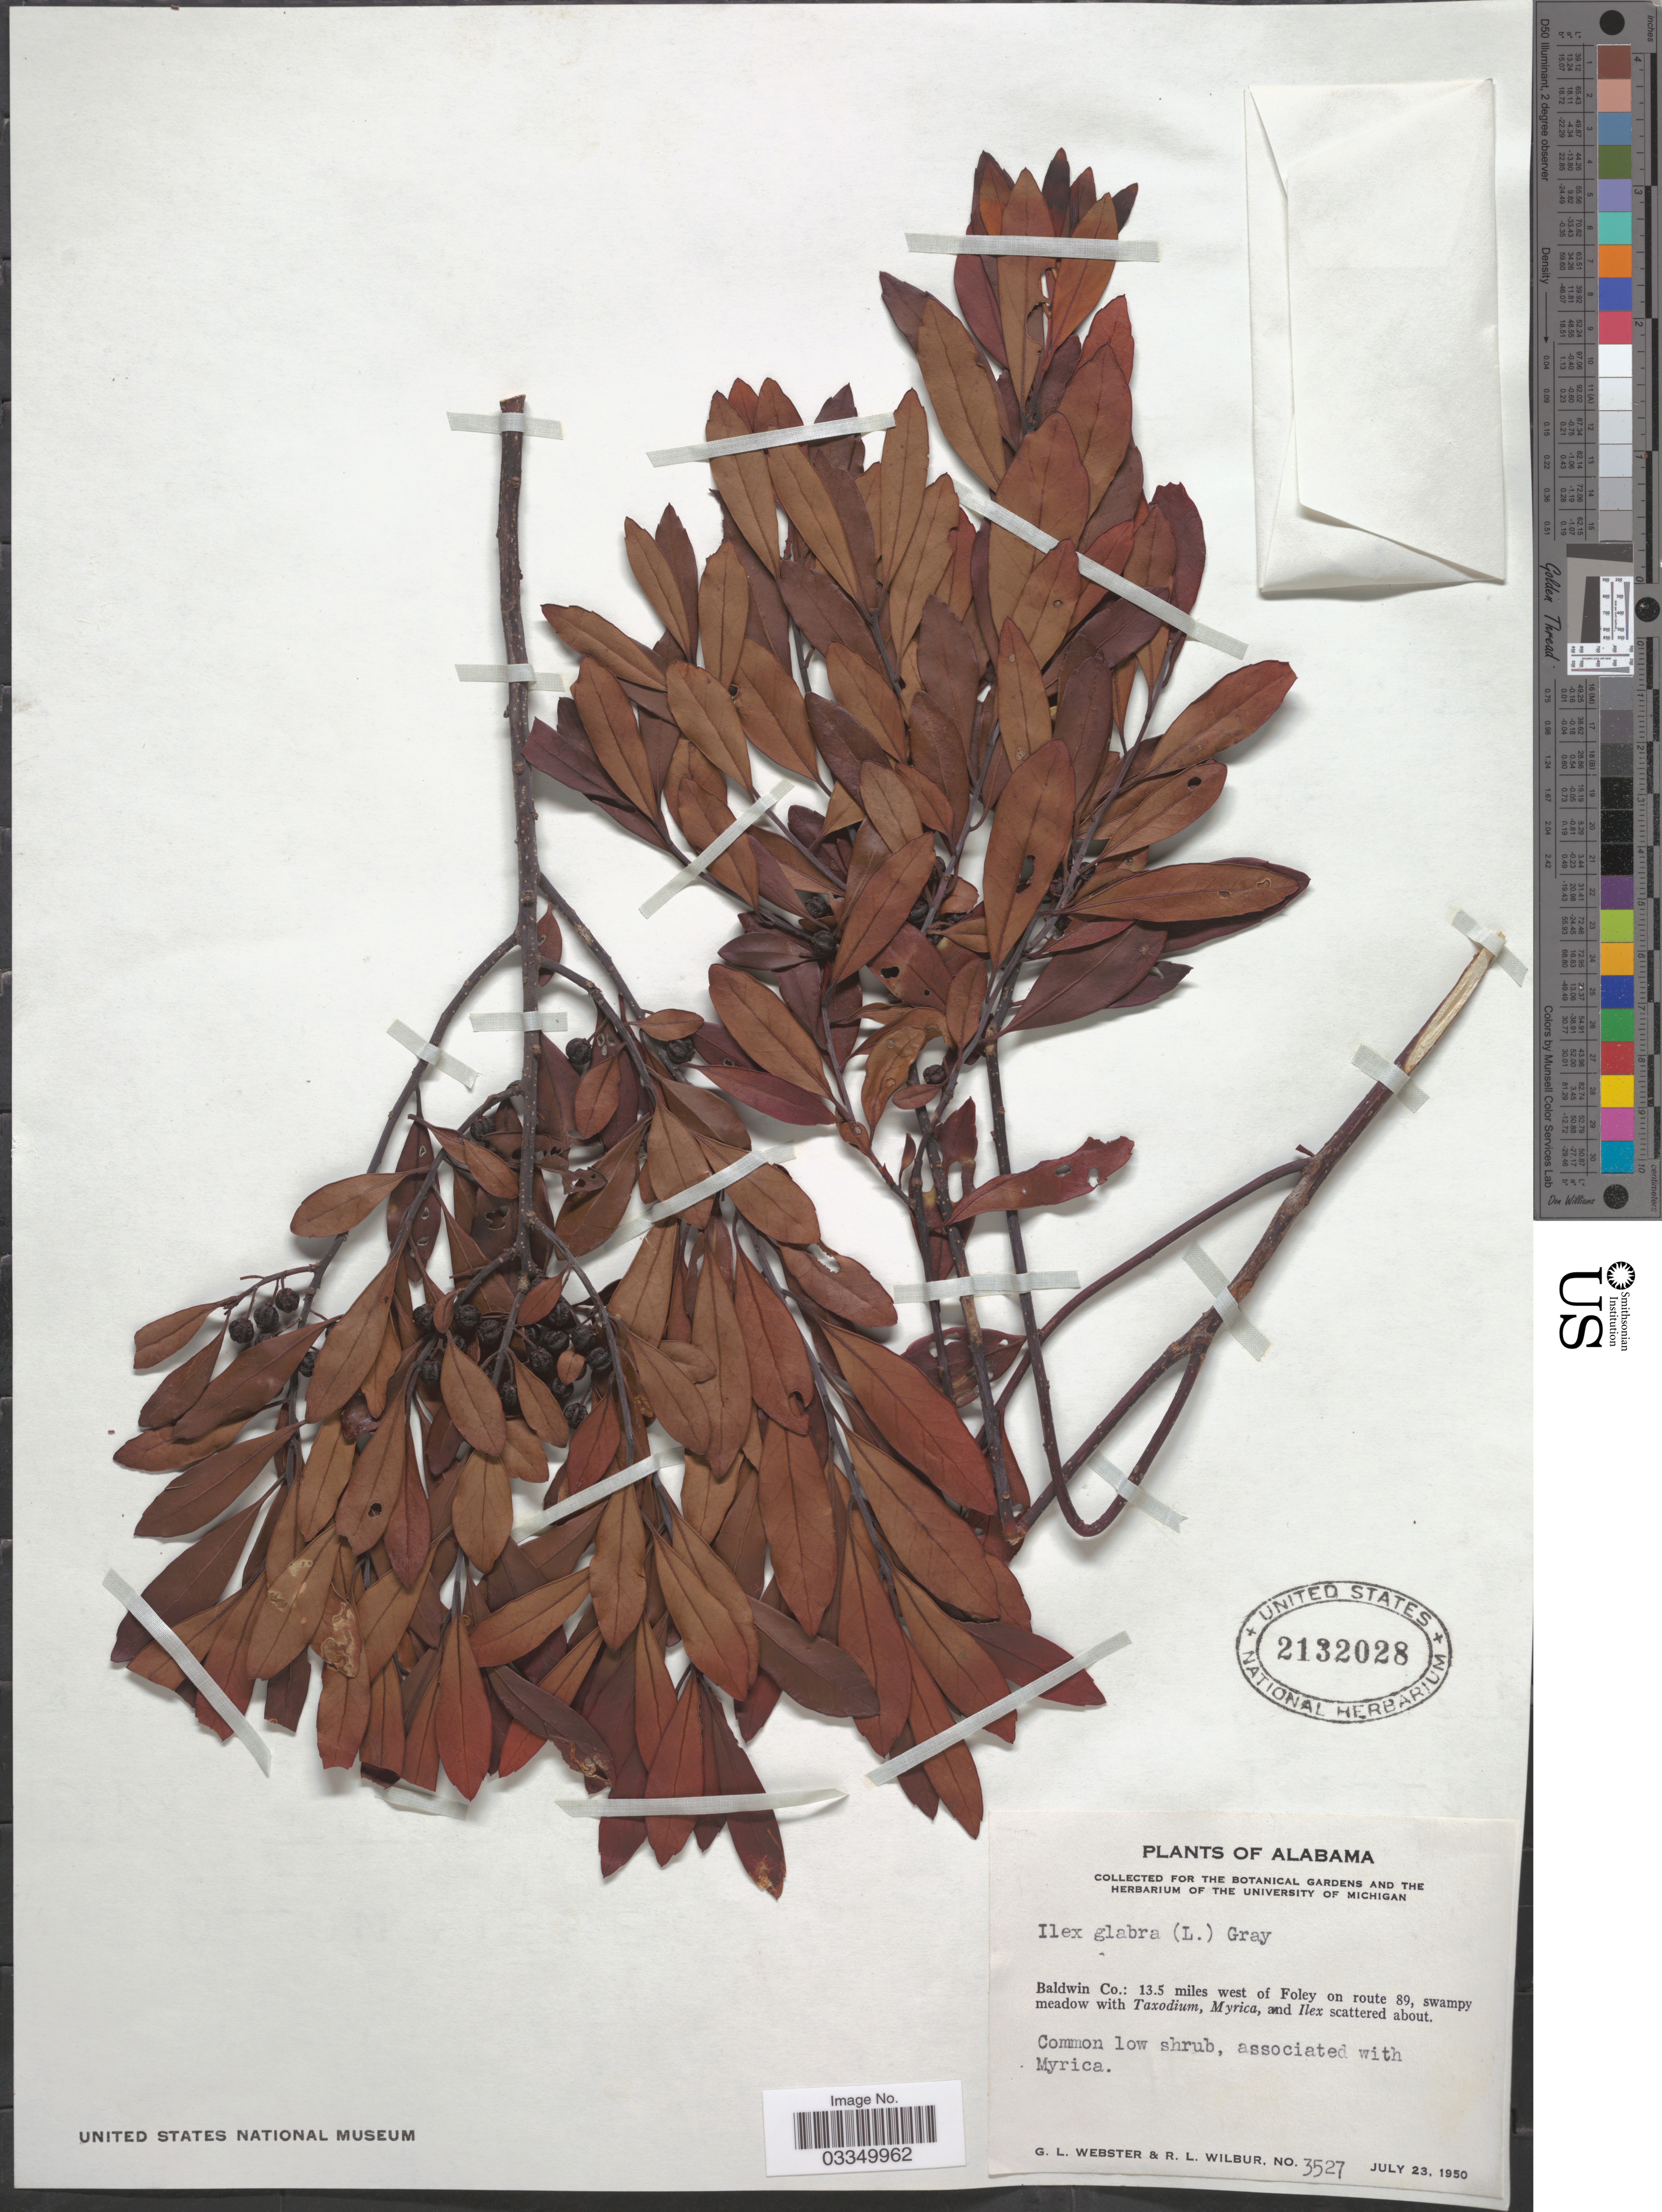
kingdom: Plantae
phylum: Tracheophyta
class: Magnoliopsida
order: Aquifoliales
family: Aquifoliaceae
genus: Ilex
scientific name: Ilex glabra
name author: (L.) A. Gray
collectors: G. L. Webster & R. L. Wilbur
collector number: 3527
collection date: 1950-07-23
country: United States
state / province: Alabama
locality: Baldwin Co.: 13.5 miles west of Foley on route 89.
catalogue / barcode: US 2132028